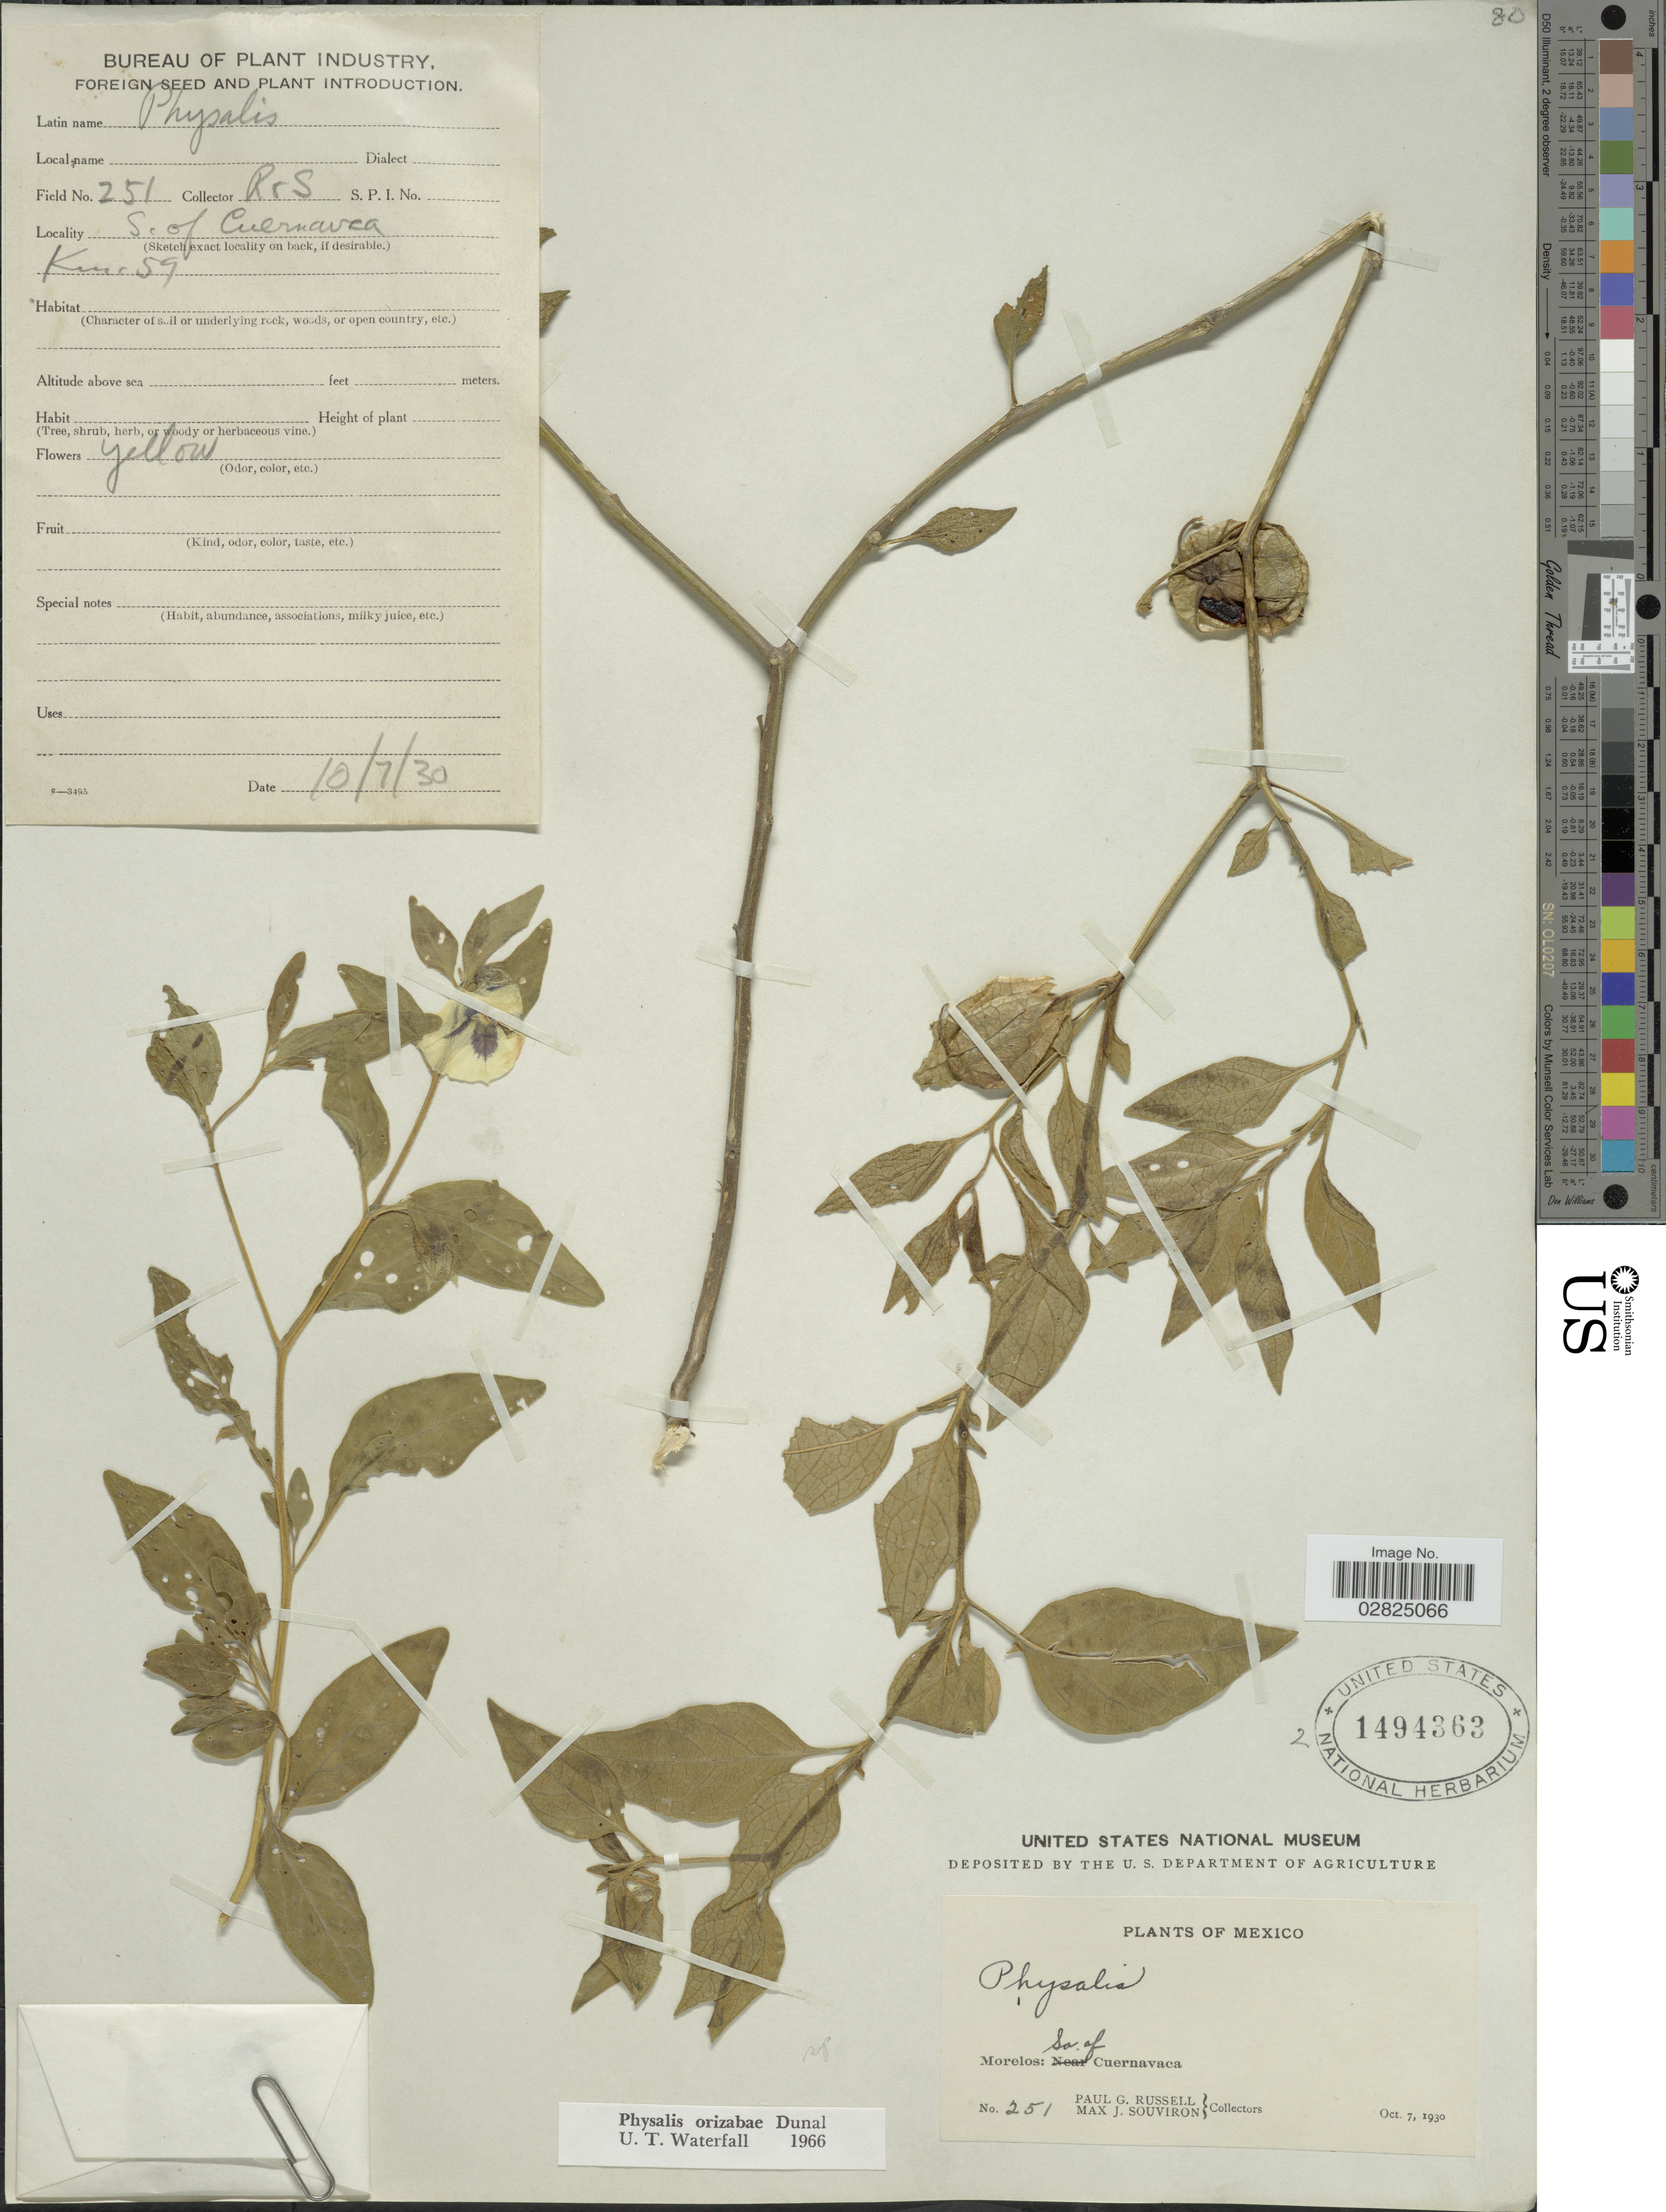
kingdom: Plantae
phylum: Tracheophyta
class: Magnoliopsida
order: Solanales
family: Solanaceae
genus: Physalis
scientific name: Physalis orizabae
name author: Dunal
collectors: P. G. Russell & M. J. Souviron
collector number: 251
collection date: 1930-10-07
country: Mexico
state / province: Morelos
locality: So. of Cuernavaca.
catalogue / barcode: US 1494363